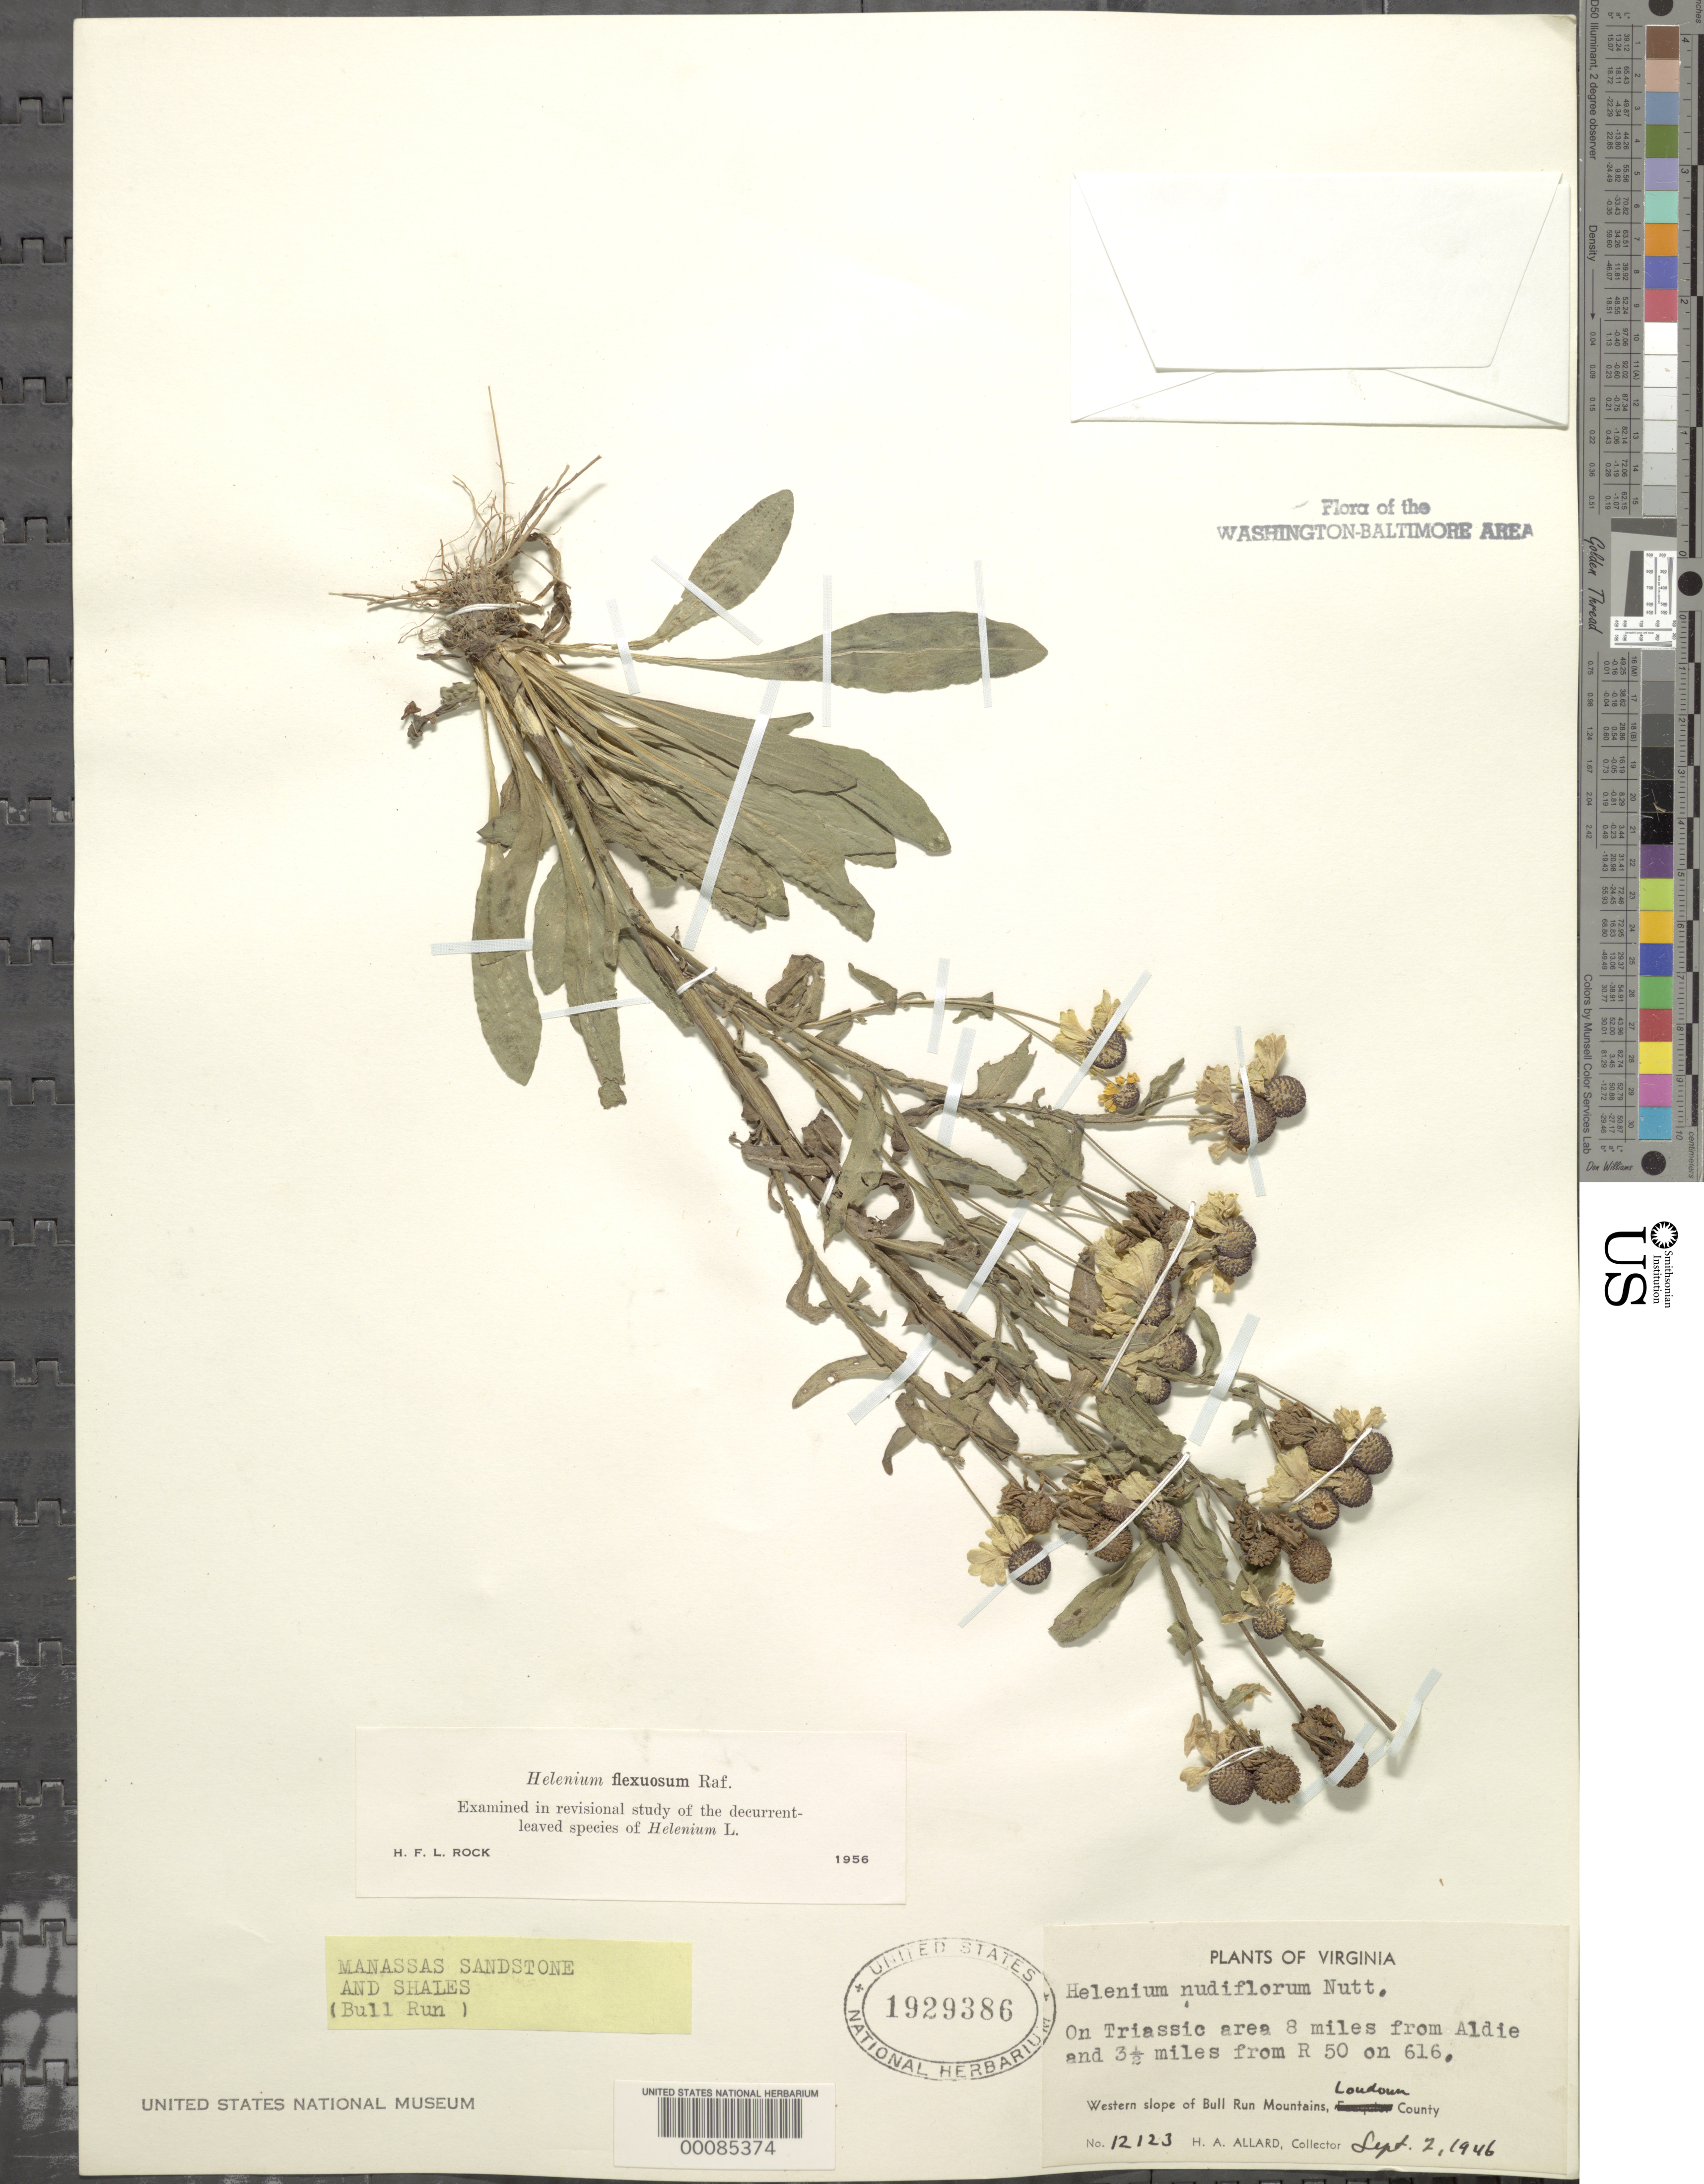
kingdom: Plantae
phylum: Tracheophyta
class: Magnoliopsida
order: Asterales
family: Asteraceae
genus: Helenium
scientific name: Helenium flexuosum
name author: Raf.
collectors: H. A. Allard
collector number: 12123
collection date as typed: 02 Sep 1946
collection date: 1946-09-02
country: United States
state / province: Virginia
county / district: Loudoun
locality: Near Aldie and Rt. 50 on Rt. 616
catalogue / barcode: US 1929386